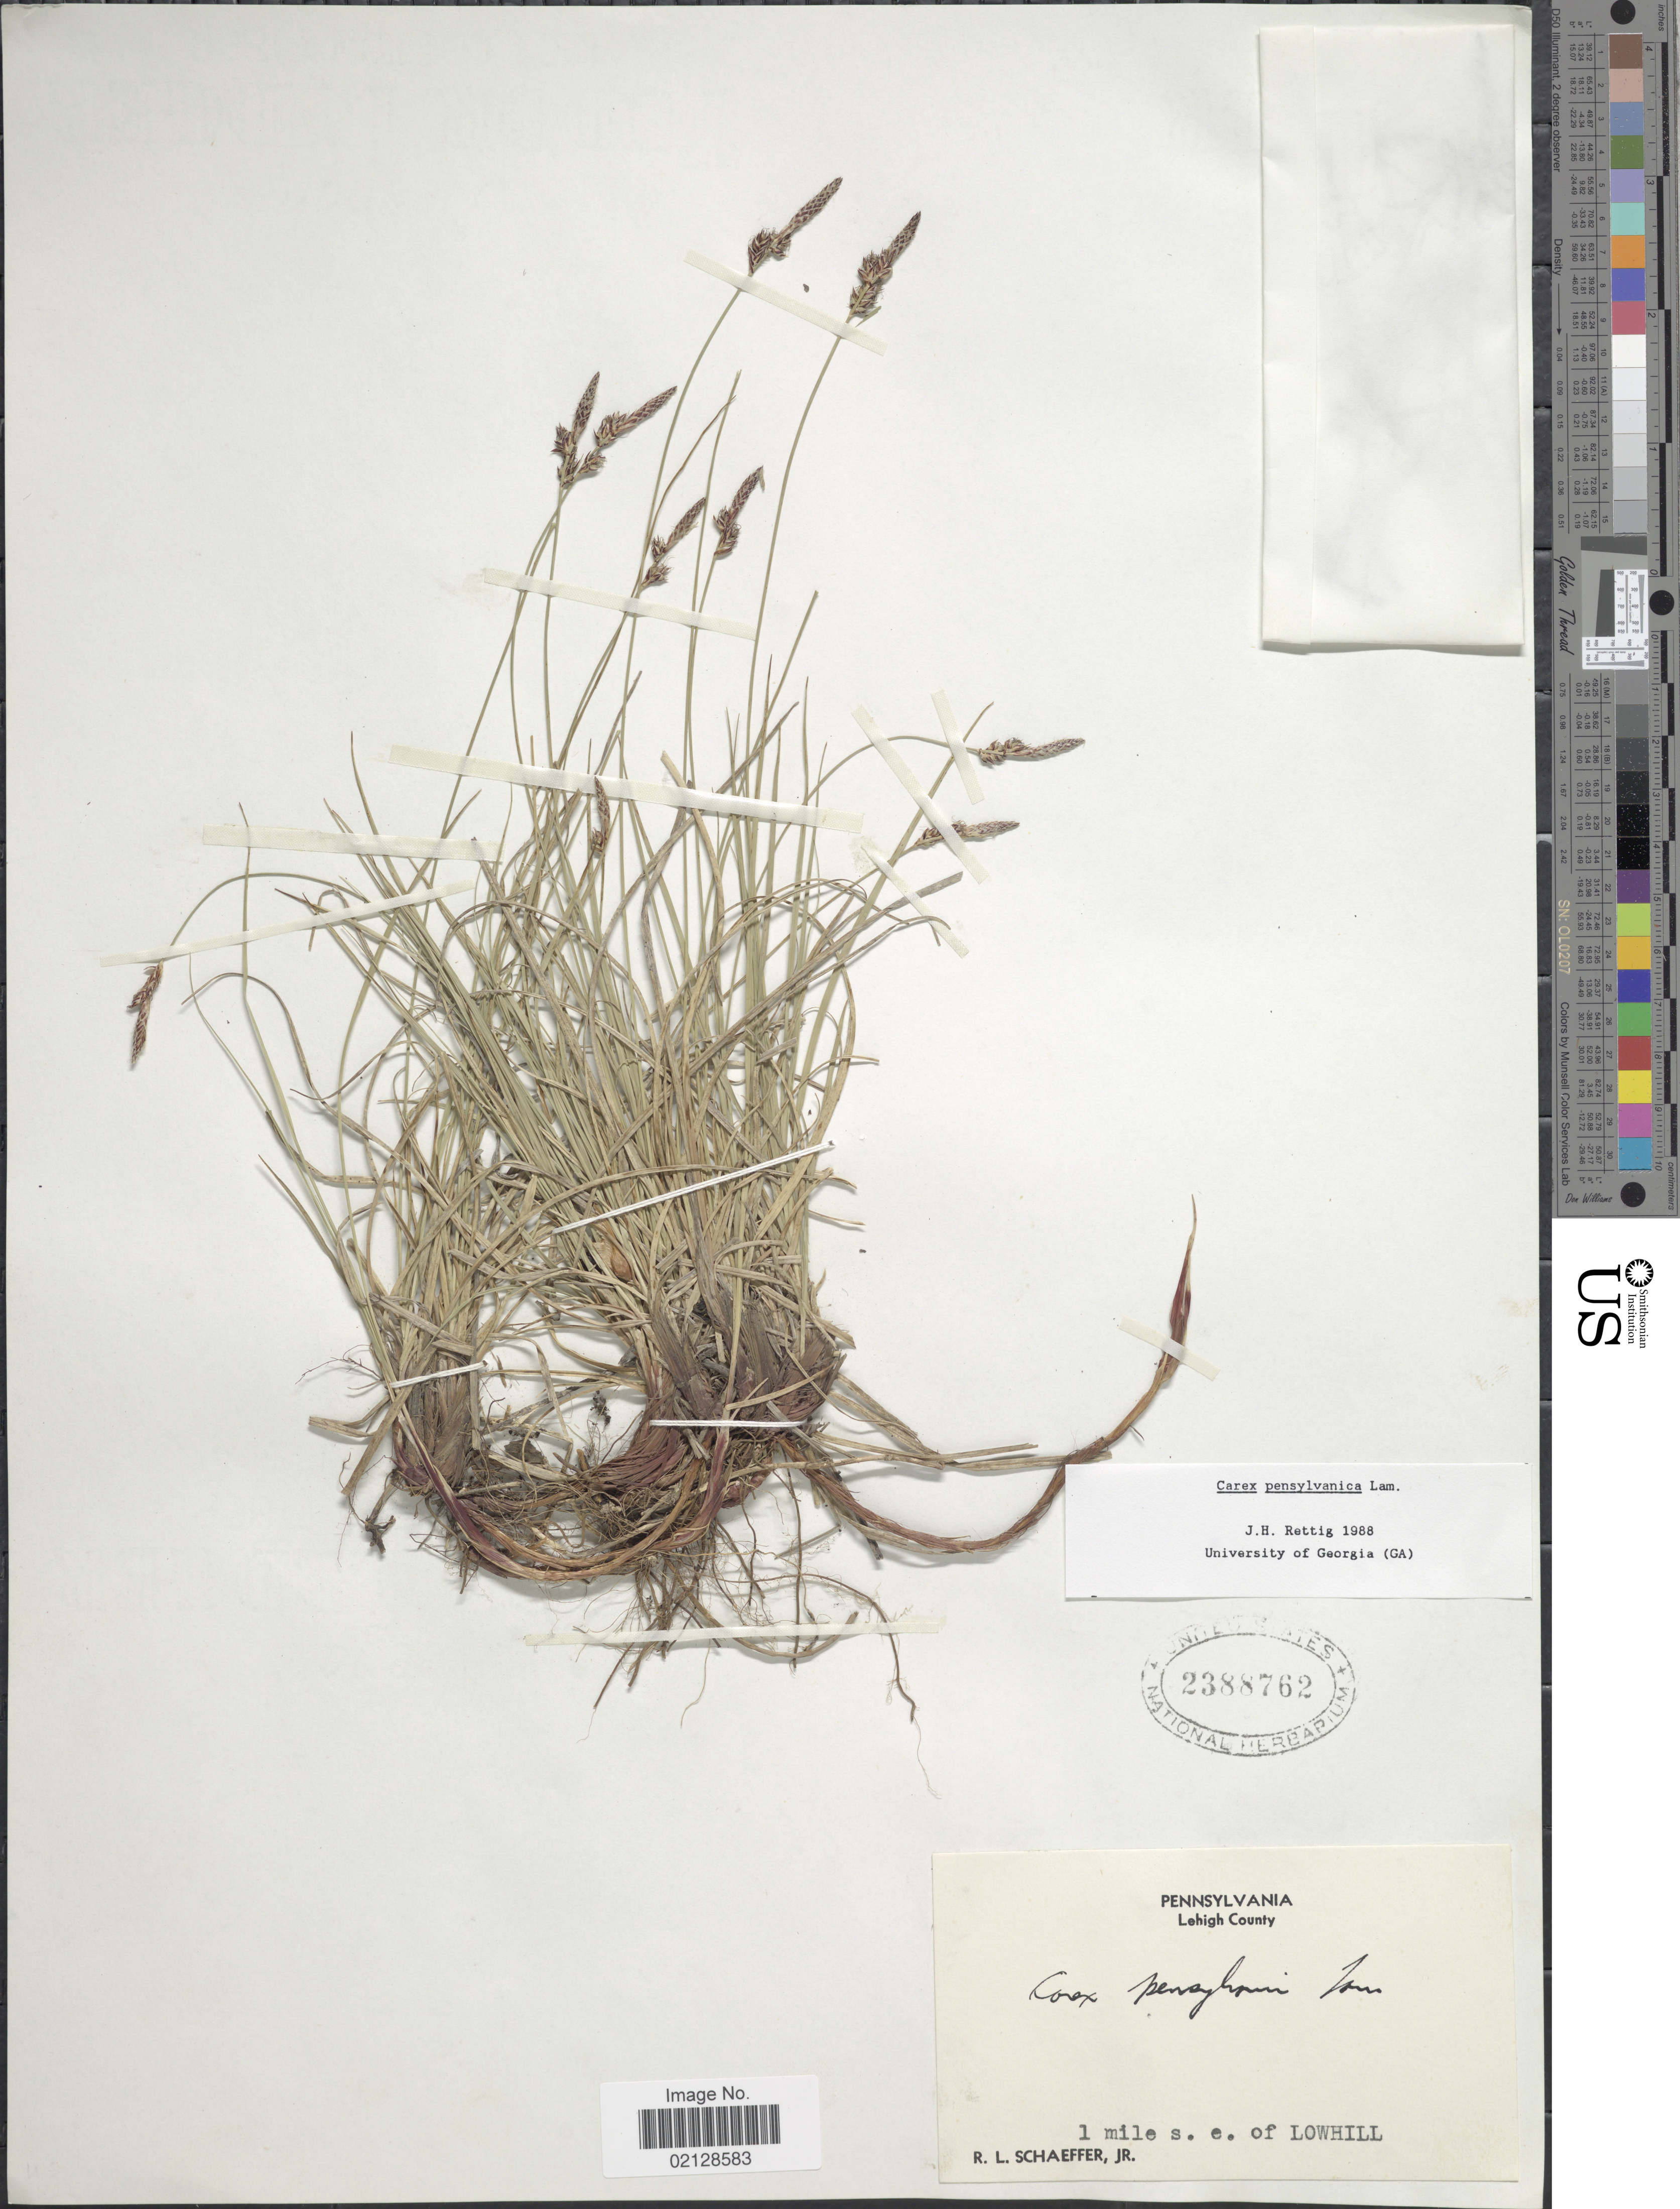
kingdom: Plantae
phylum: Tracheophyta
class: Liliopsida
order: Poales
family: Cyperaceae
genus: Carex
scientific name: Carex pensylvanica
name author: Lam.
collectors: R. L. Schaeffer Jr.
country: United States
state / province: Pennsylvania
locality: Lehigh County, 1 mile s.e. of Lowhill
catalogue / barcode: US 2388762